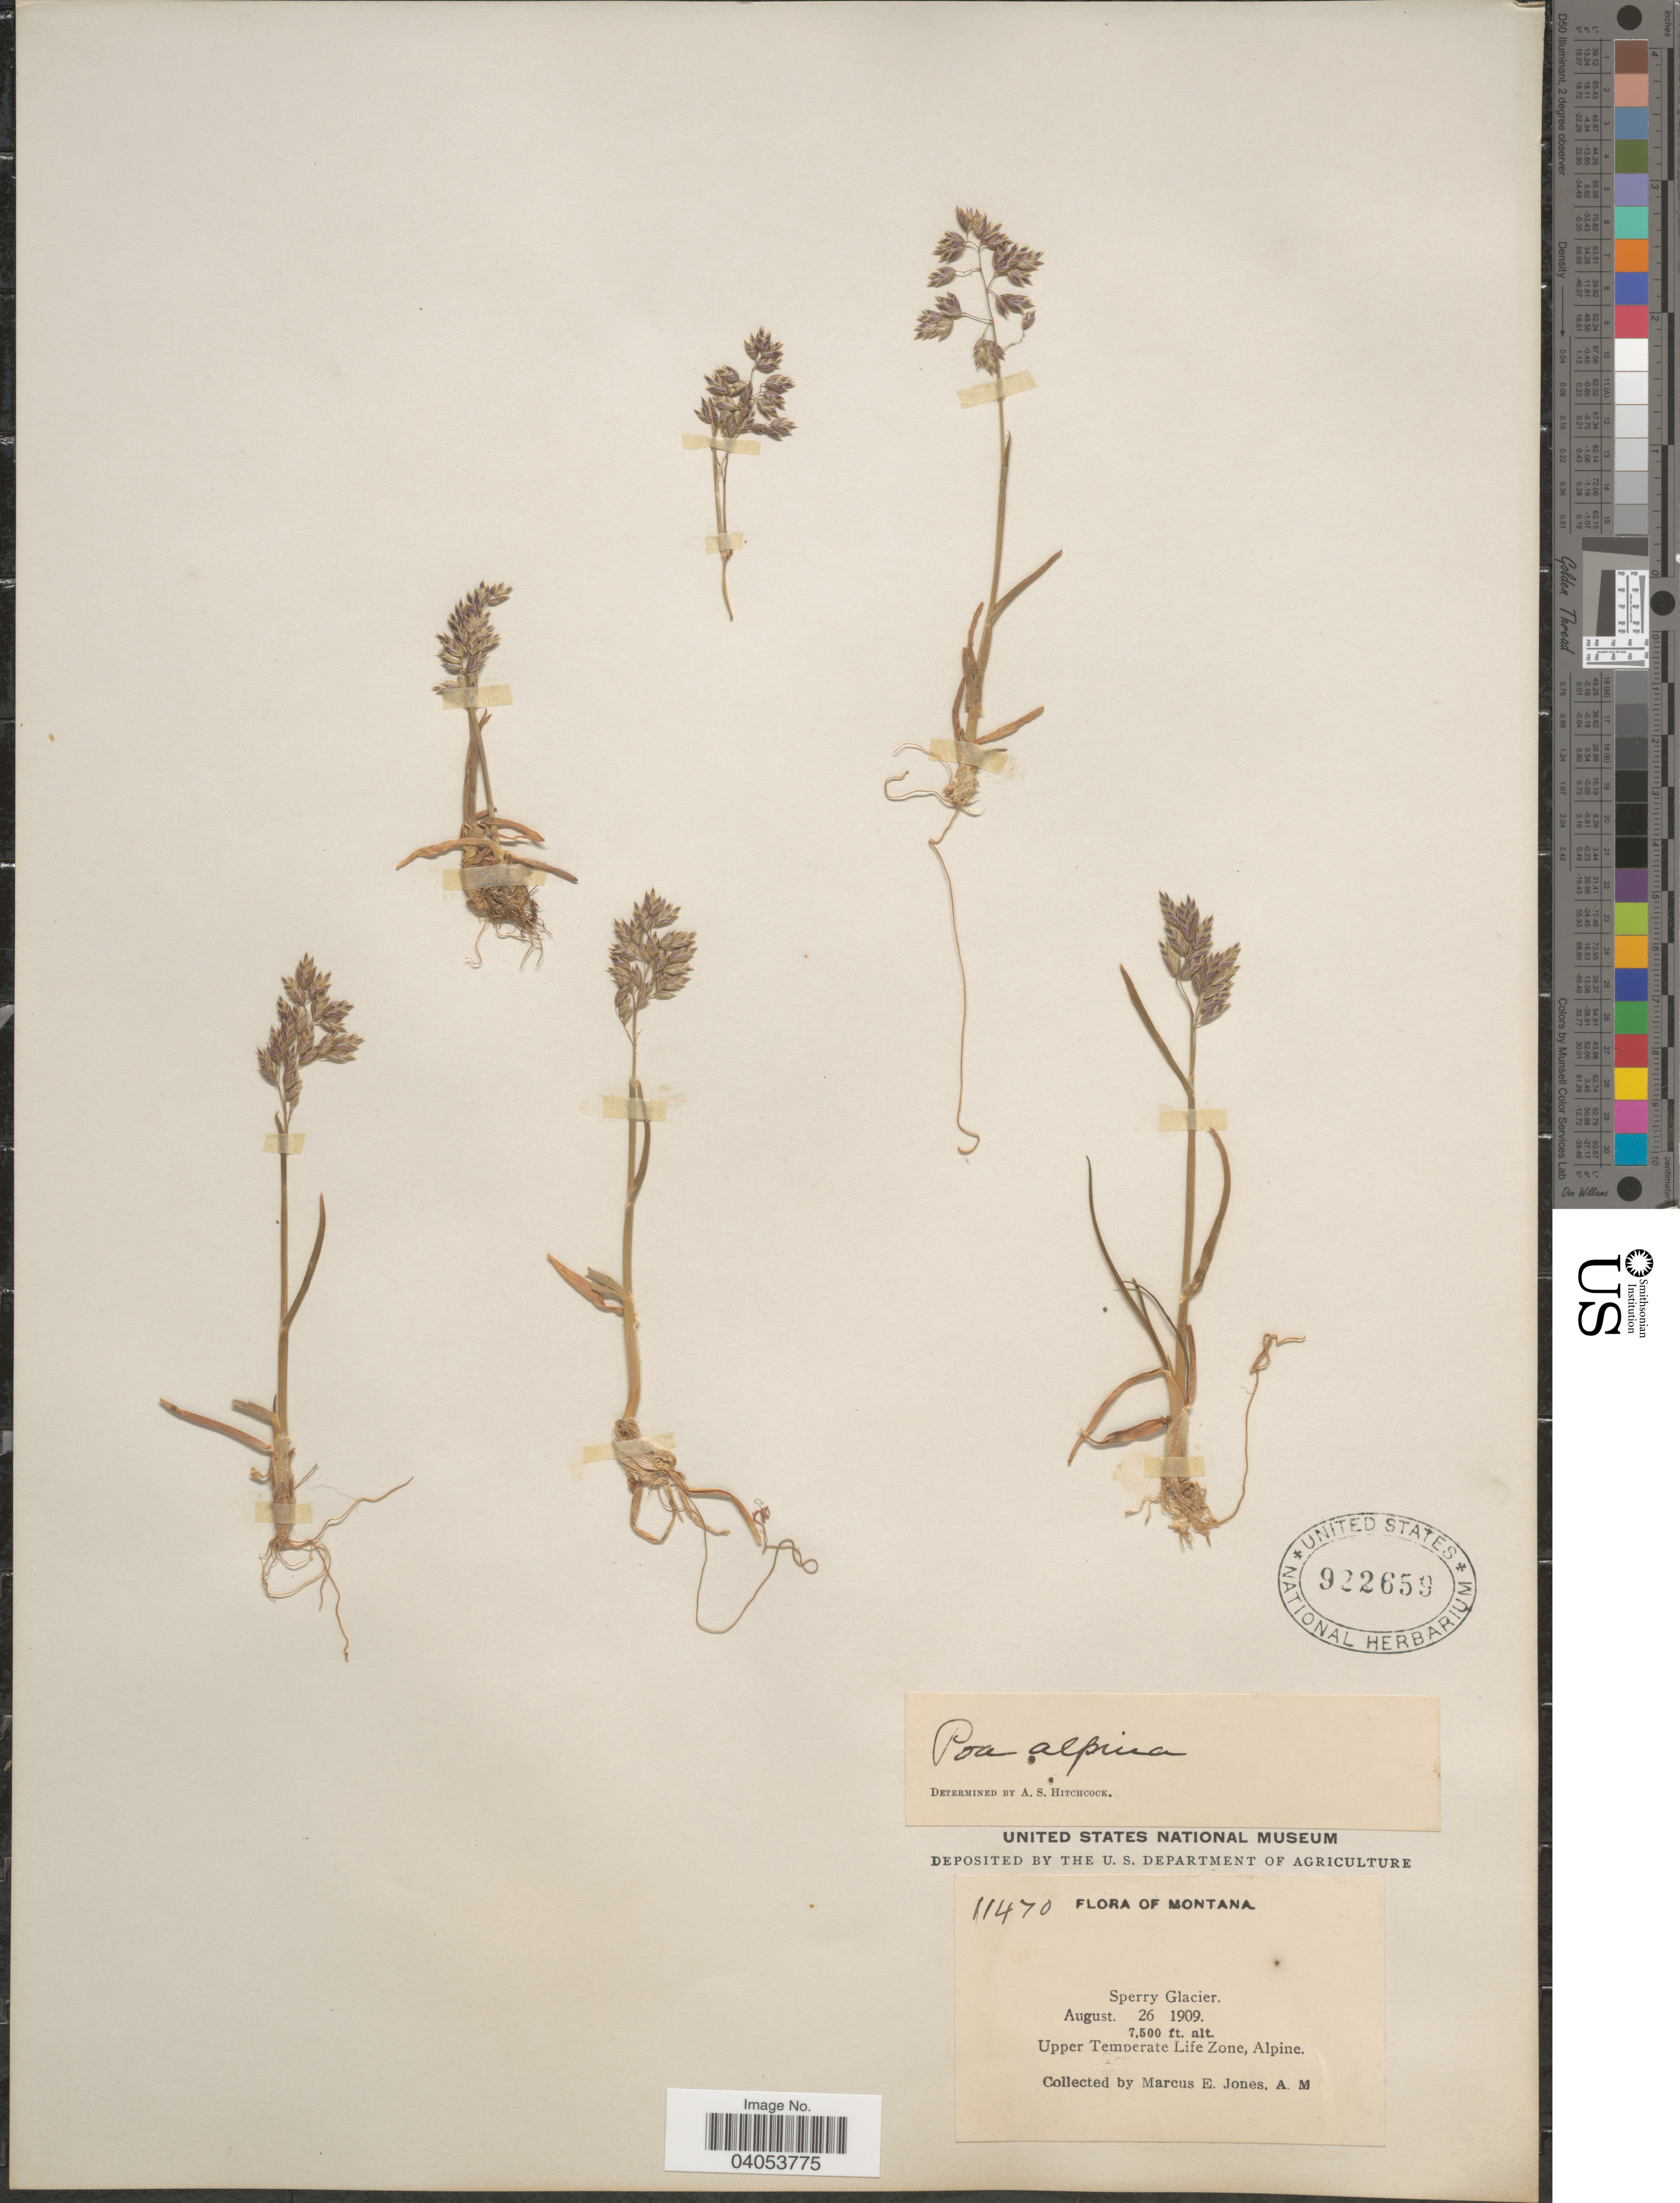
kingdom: Plantae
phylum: Tracheophyta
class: Liliopsida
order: Poales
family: Poaceae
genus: Poa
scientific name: Poa alpina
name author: L.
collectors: M. E. Jones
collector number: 11470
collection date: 1909-08-26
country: United States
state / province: Montana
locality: Sperry Glacier. Upper Temperate Life Zone, Alpine.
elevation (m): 2286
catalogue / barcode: US 922659